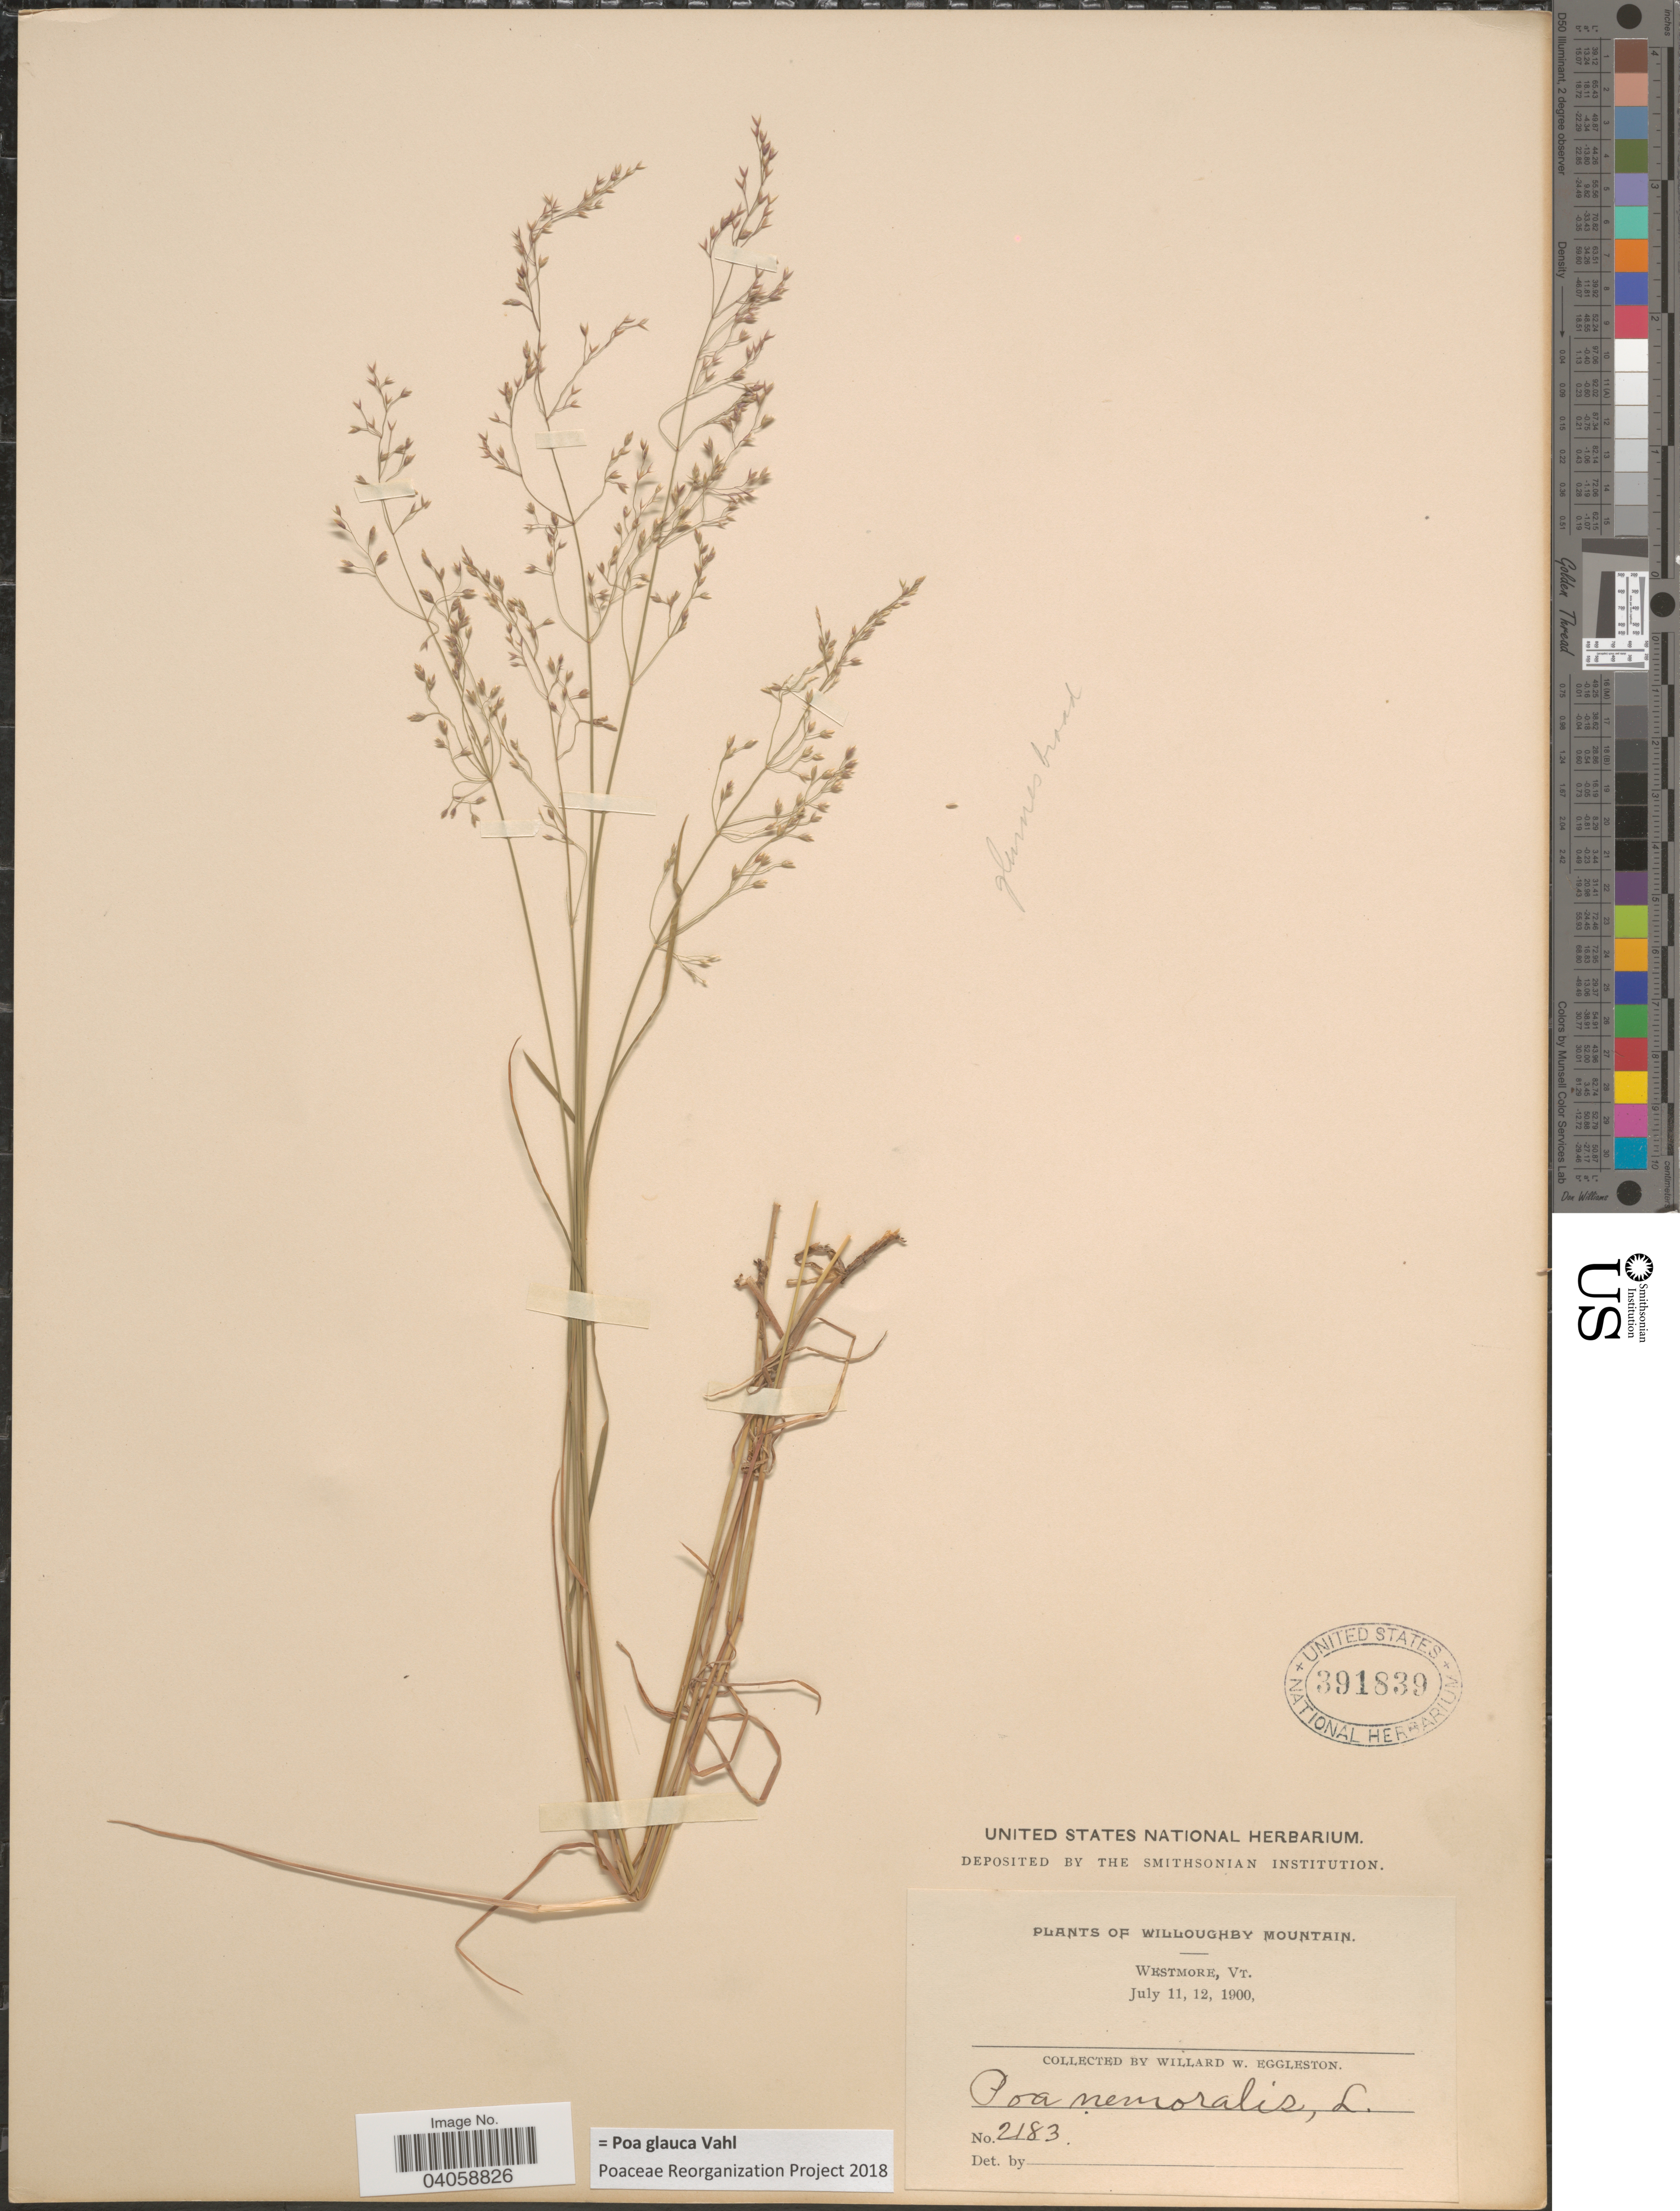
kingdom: Plantae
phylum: Tracheophyta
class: Liliopsida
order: Poales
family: Poaceae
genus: Poa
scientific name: Poa glauca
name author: Vahl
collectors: W. W. Eggleston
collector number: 2183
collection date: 1900-07-11/1900-07-12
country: United States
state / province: Vermont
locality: Willoughby Mountain. Westmore.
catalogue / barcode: US 391839